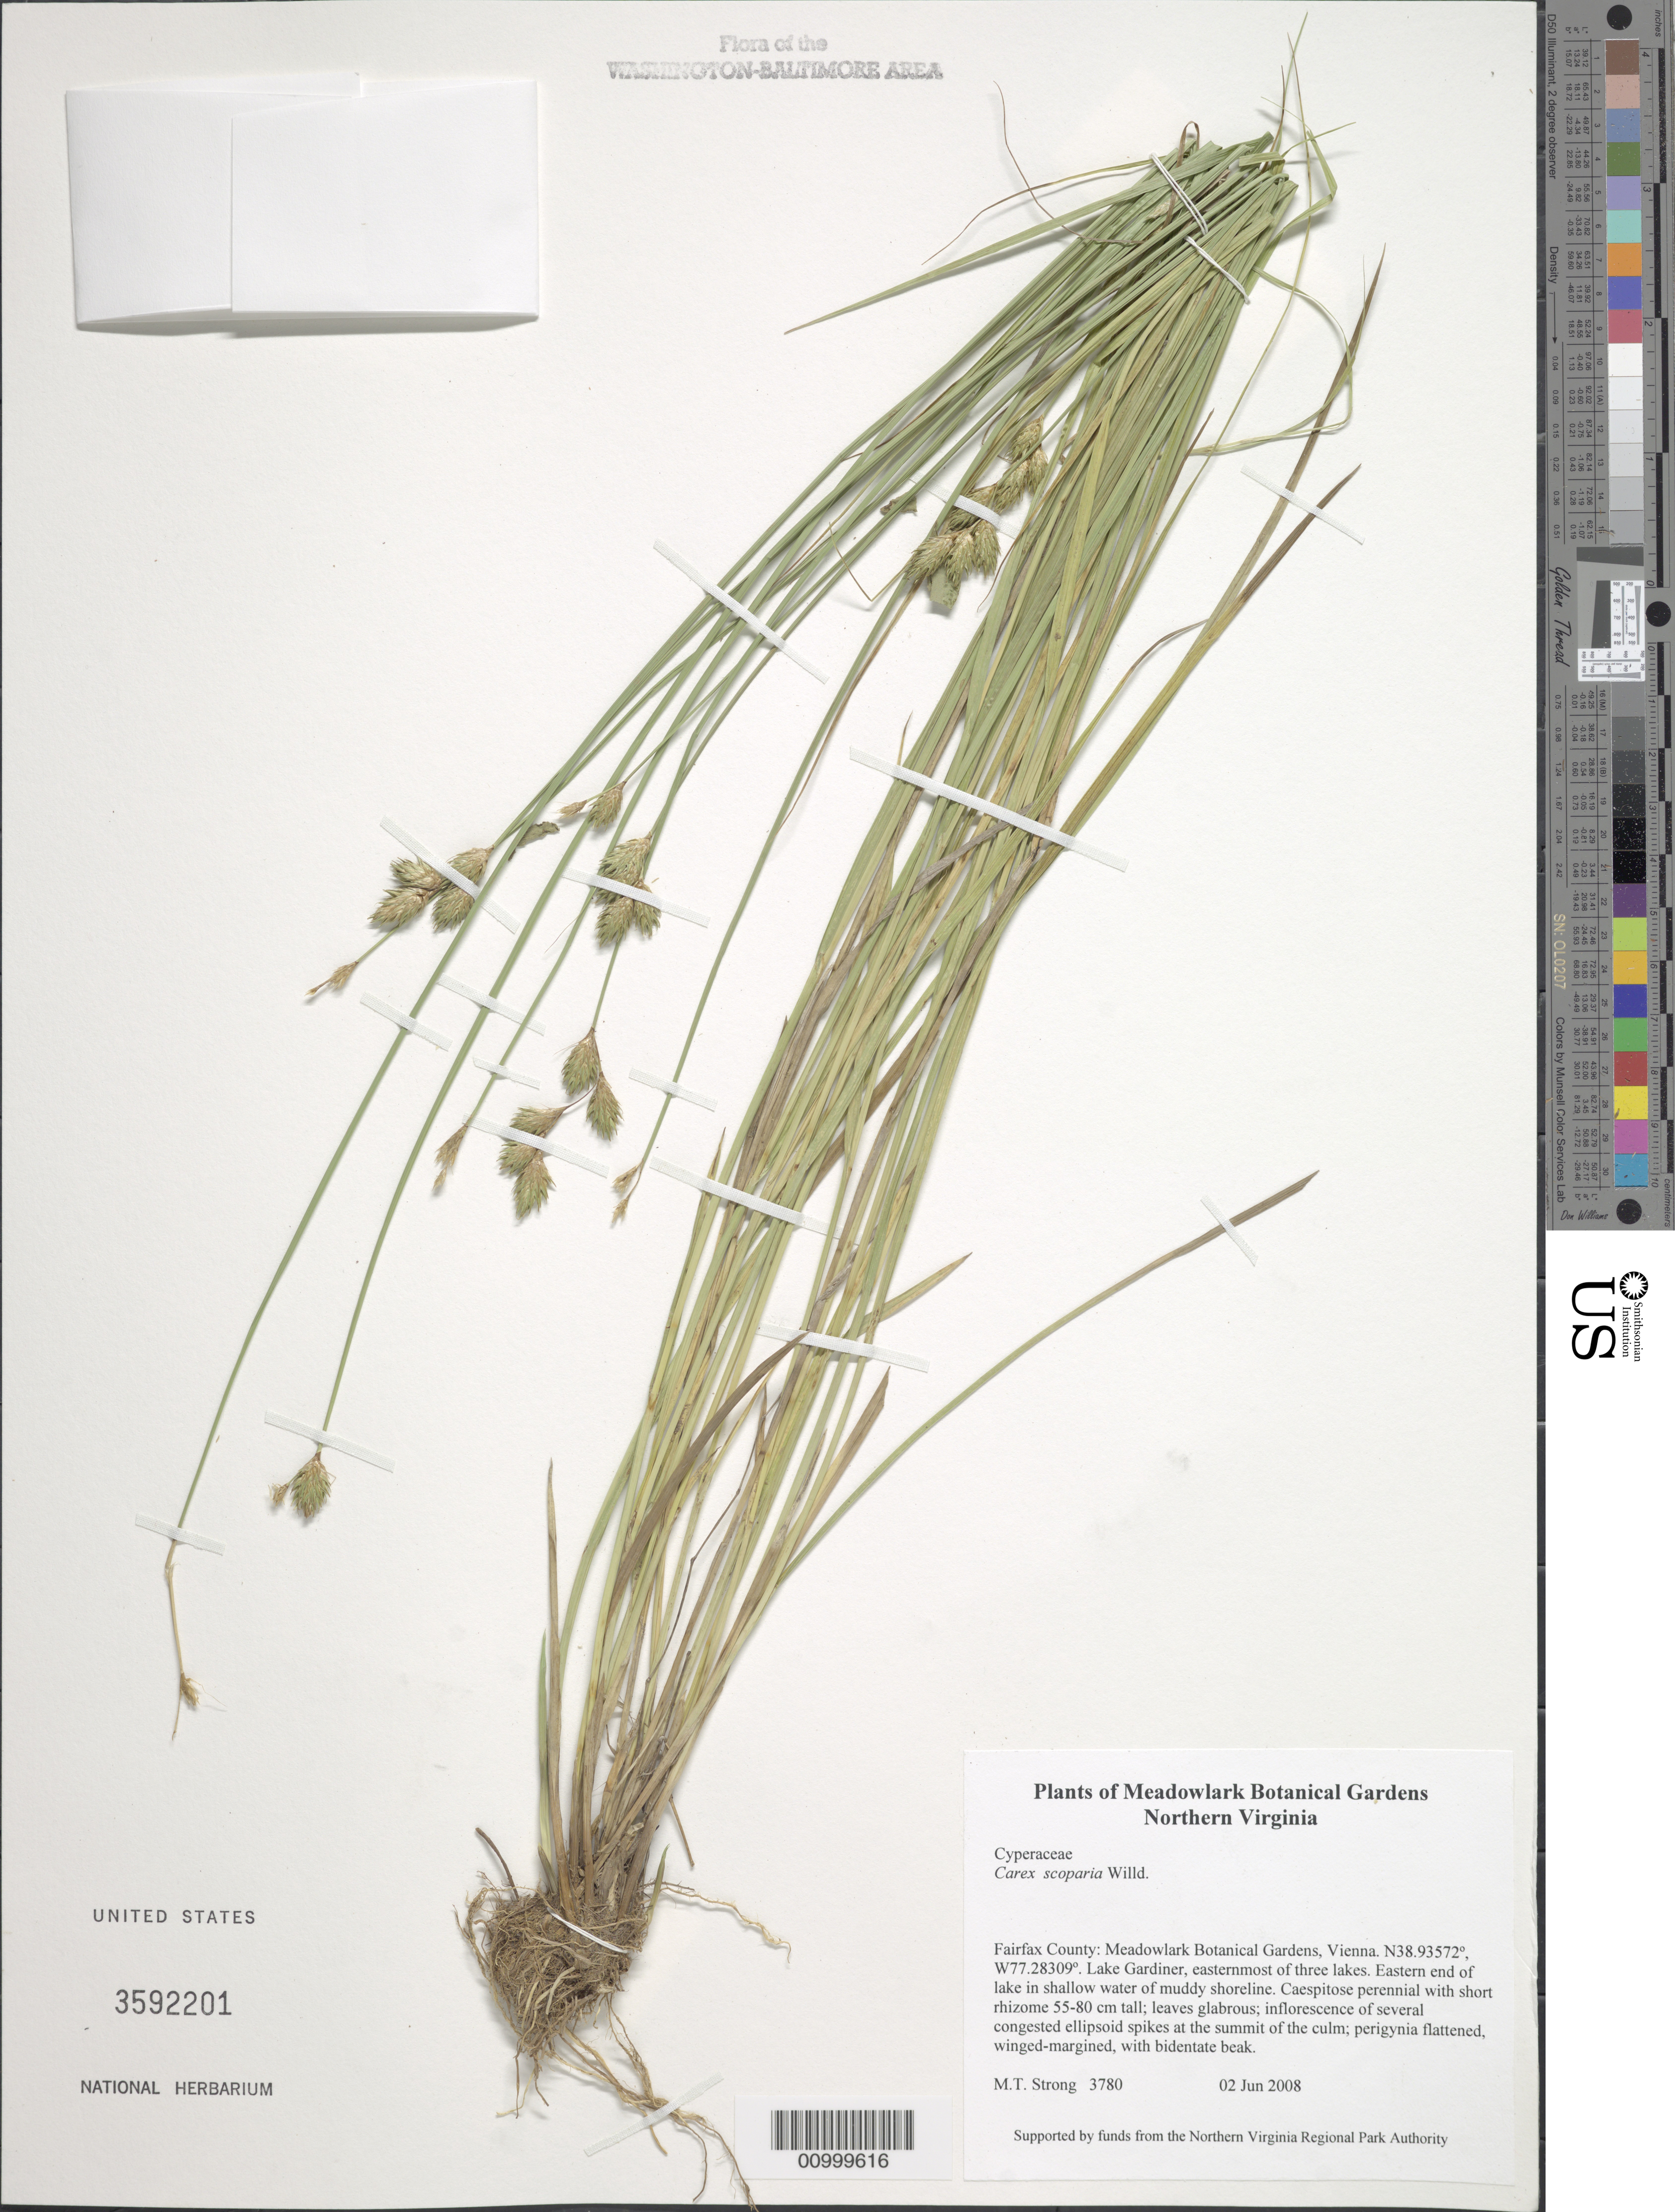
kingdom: Plantae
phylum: Tracheophyta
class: Liliopsida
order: Poales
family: Cyperaceae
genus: Carex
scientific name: Carex scoparia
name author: Schkuhr ex Willd.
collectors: M. T. Strong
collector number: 3780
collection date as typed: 02 Jun 2008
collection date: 2008-06-02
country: United States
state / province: Virginia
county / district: Fairfax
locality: Meadowlark Botanical Gardens, Vienna. Lake Gardiner, eastern most of the three lakes.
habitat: Eastern end of lake in shallow water of muddy shoreline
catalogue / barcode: US 3592201